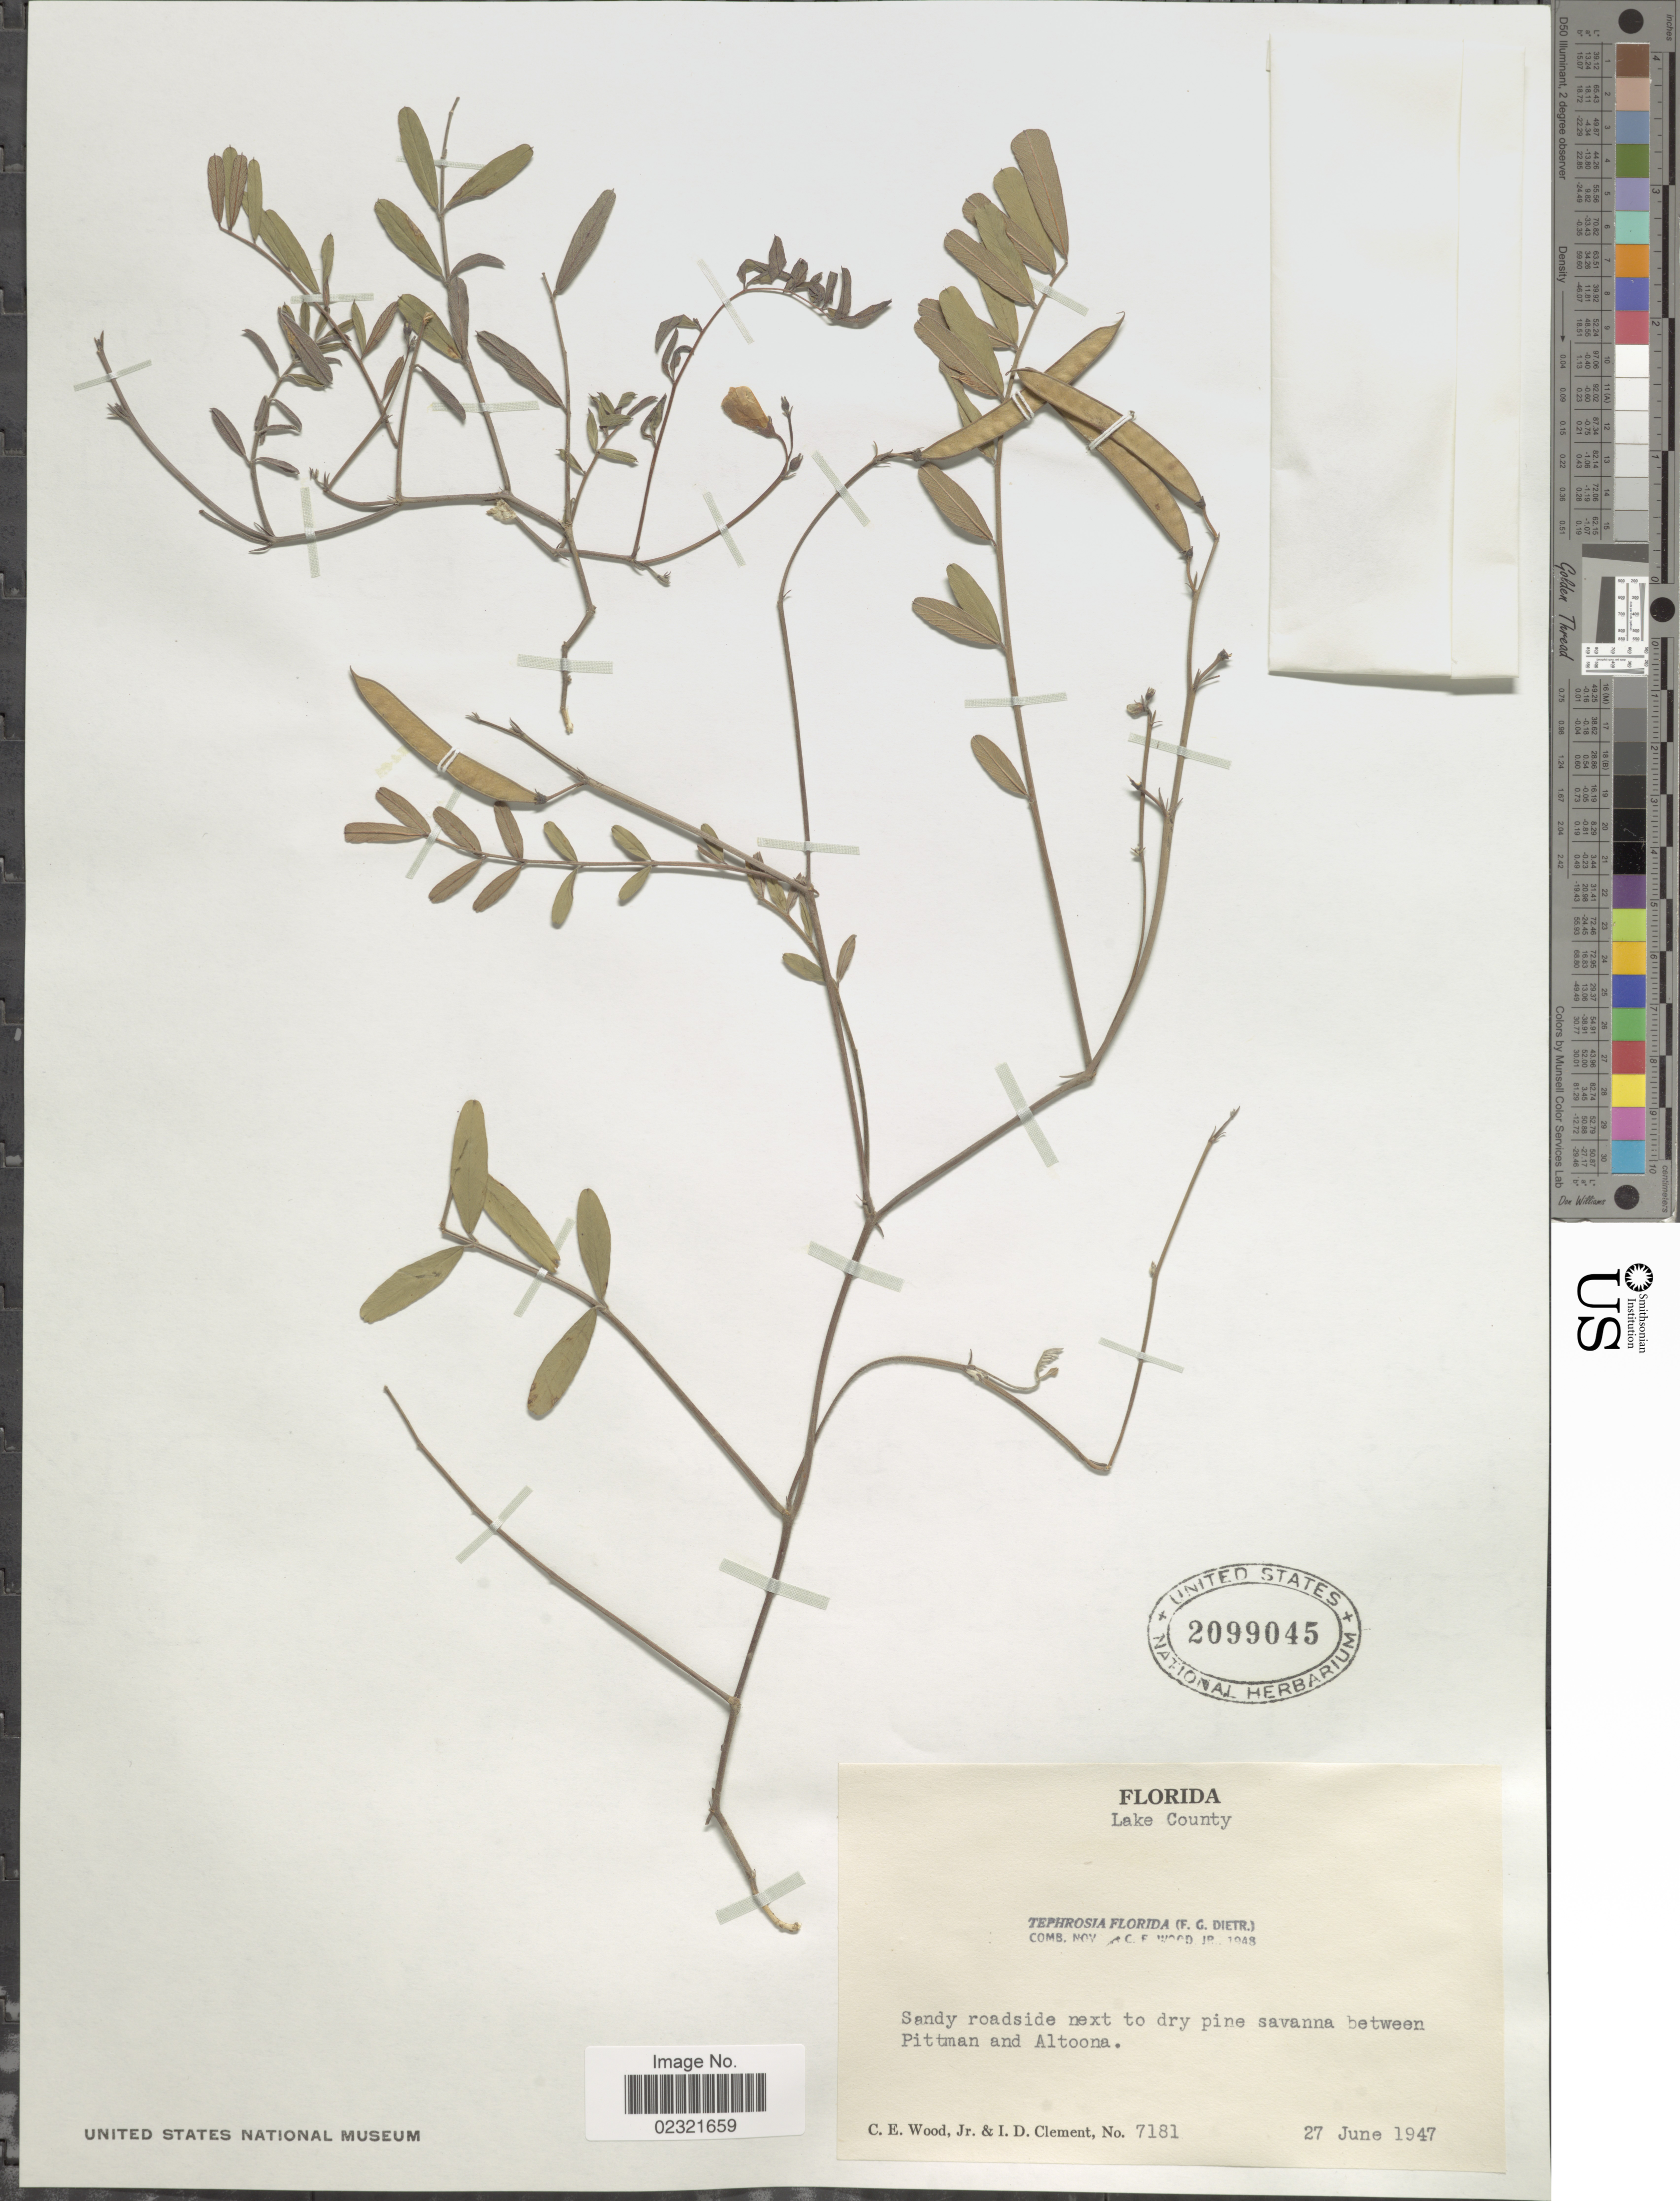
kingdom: Plantae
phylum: Tracheophyta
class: Magnoliopsida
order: Fabales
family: Fabaceae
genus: Tephrosia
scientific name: Tephrosia florida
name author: (Dietr.) C.E. Wood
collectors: C. Wood & I. Clement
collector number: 7181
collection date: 1947-06-27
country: United States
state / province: Florida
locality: Lake County, Sandy roadside next to dry pine savanna between Pittman and Altoona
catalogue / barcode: US 2099045